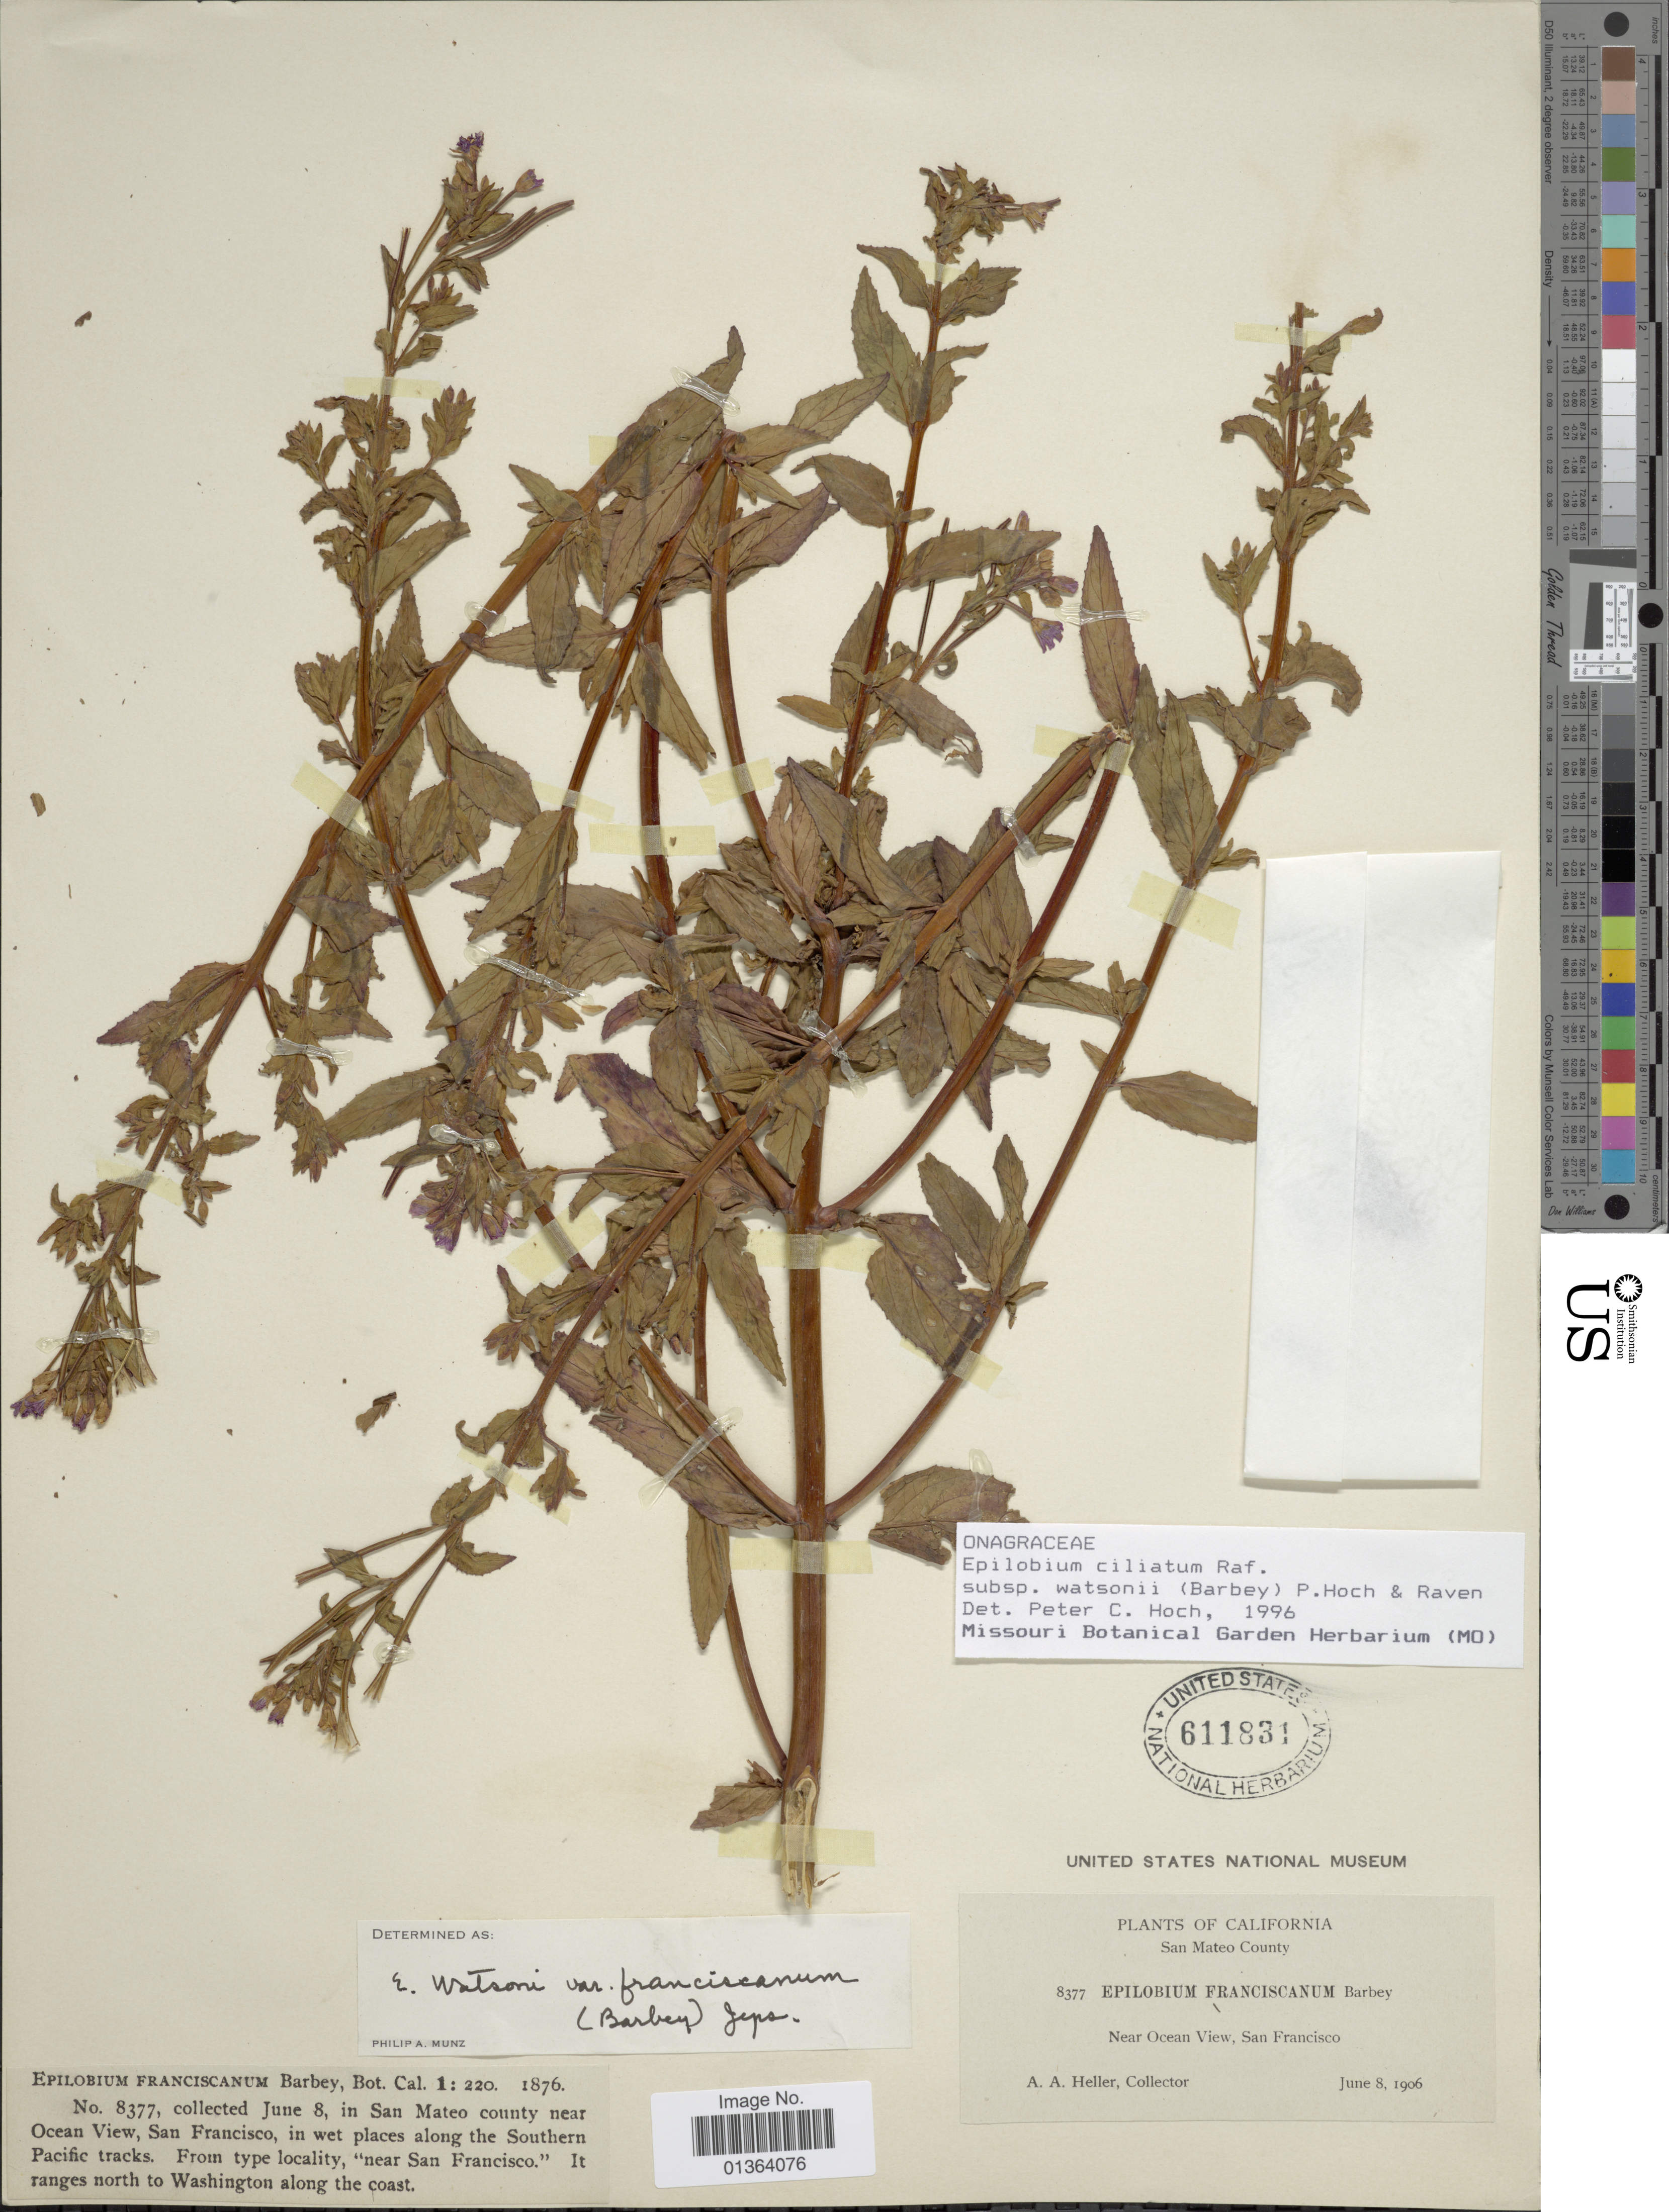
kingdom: Plantae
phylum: Tracheophyta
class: Magnoliopsida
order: Myrtales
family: Onagraceae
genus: Epilobium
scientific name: Epilobium ciliatum subsp. watsonii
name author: (Barbey) Hoch & P.H. Raven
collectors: A. A. Heller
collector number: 8377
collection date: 1906-06-08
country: United States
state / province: California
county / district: San Mateo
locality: San Mateo County. Near Ocean View, San Francisco.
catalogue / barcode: US 611831